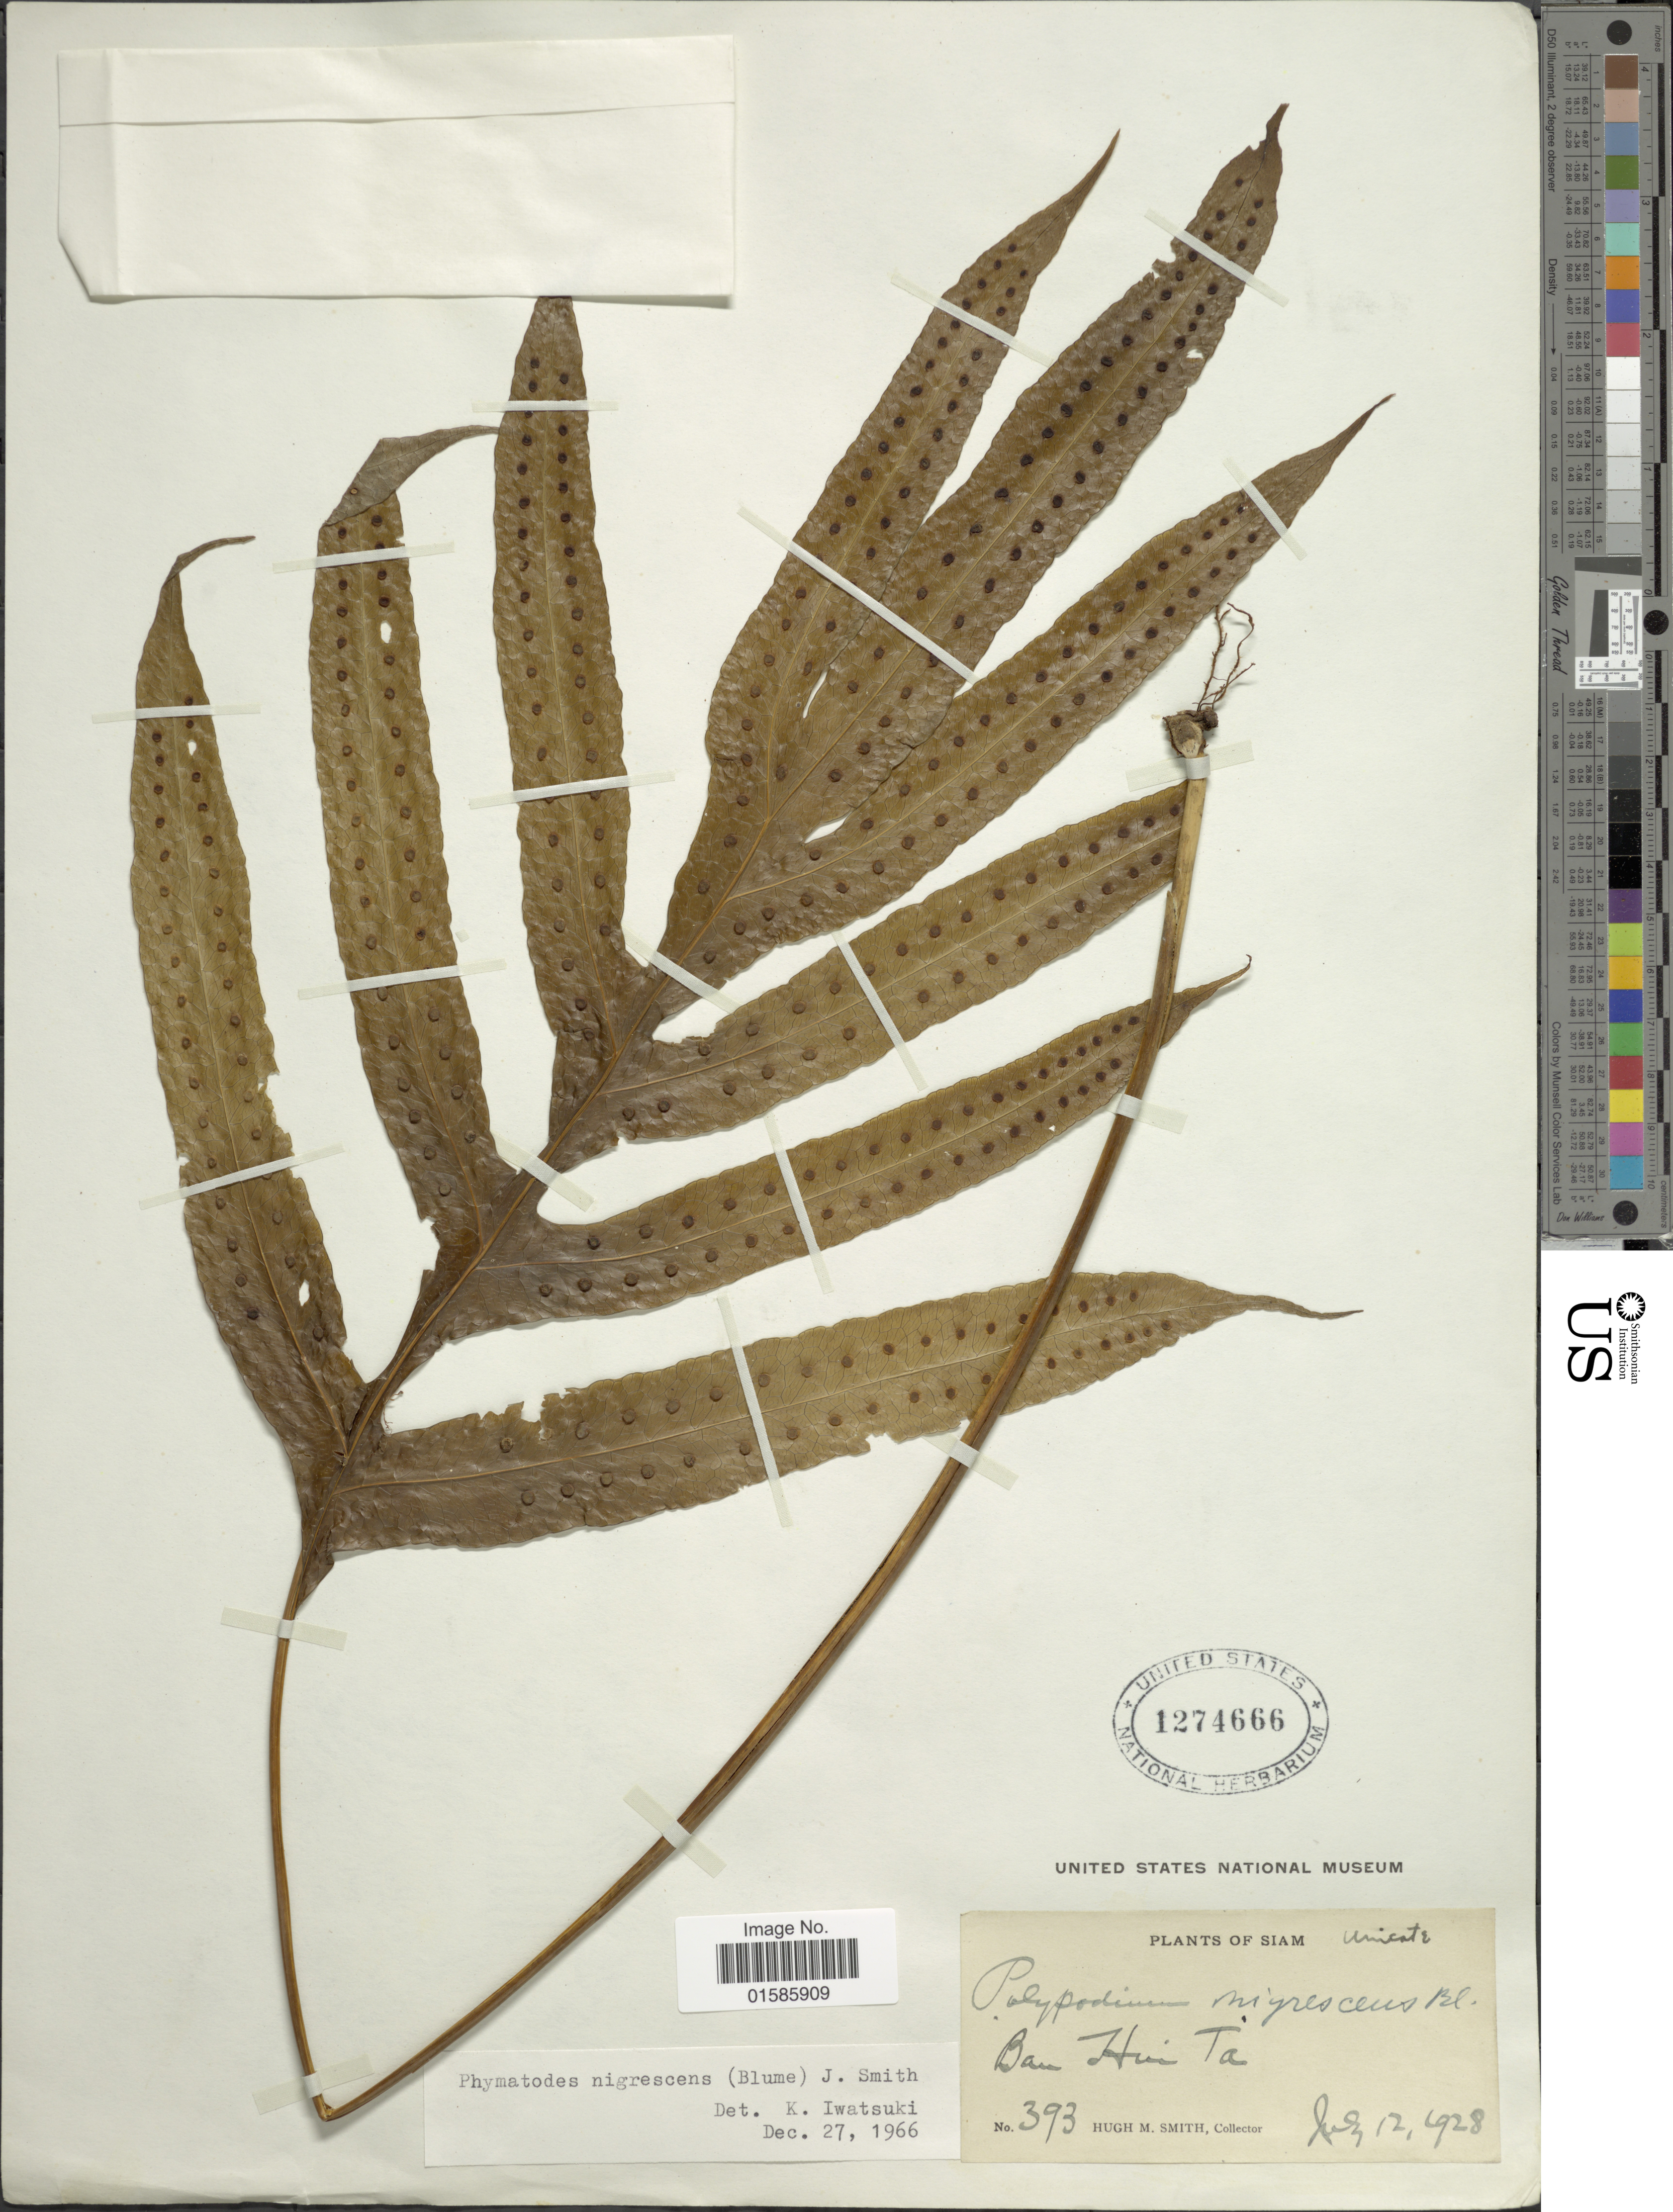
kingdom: Plantae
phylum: Tracheophyta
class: Polypodiopsida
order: Polypodiales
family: Polypodiaceae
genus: Microsorum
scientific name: Microsorum nigrescens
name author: (Blume) Copel.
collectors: H. M. Smith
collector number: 393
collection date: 1928-07-12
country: Thailand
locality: Siam, Ban Hui Ta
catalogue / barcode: US 1274666